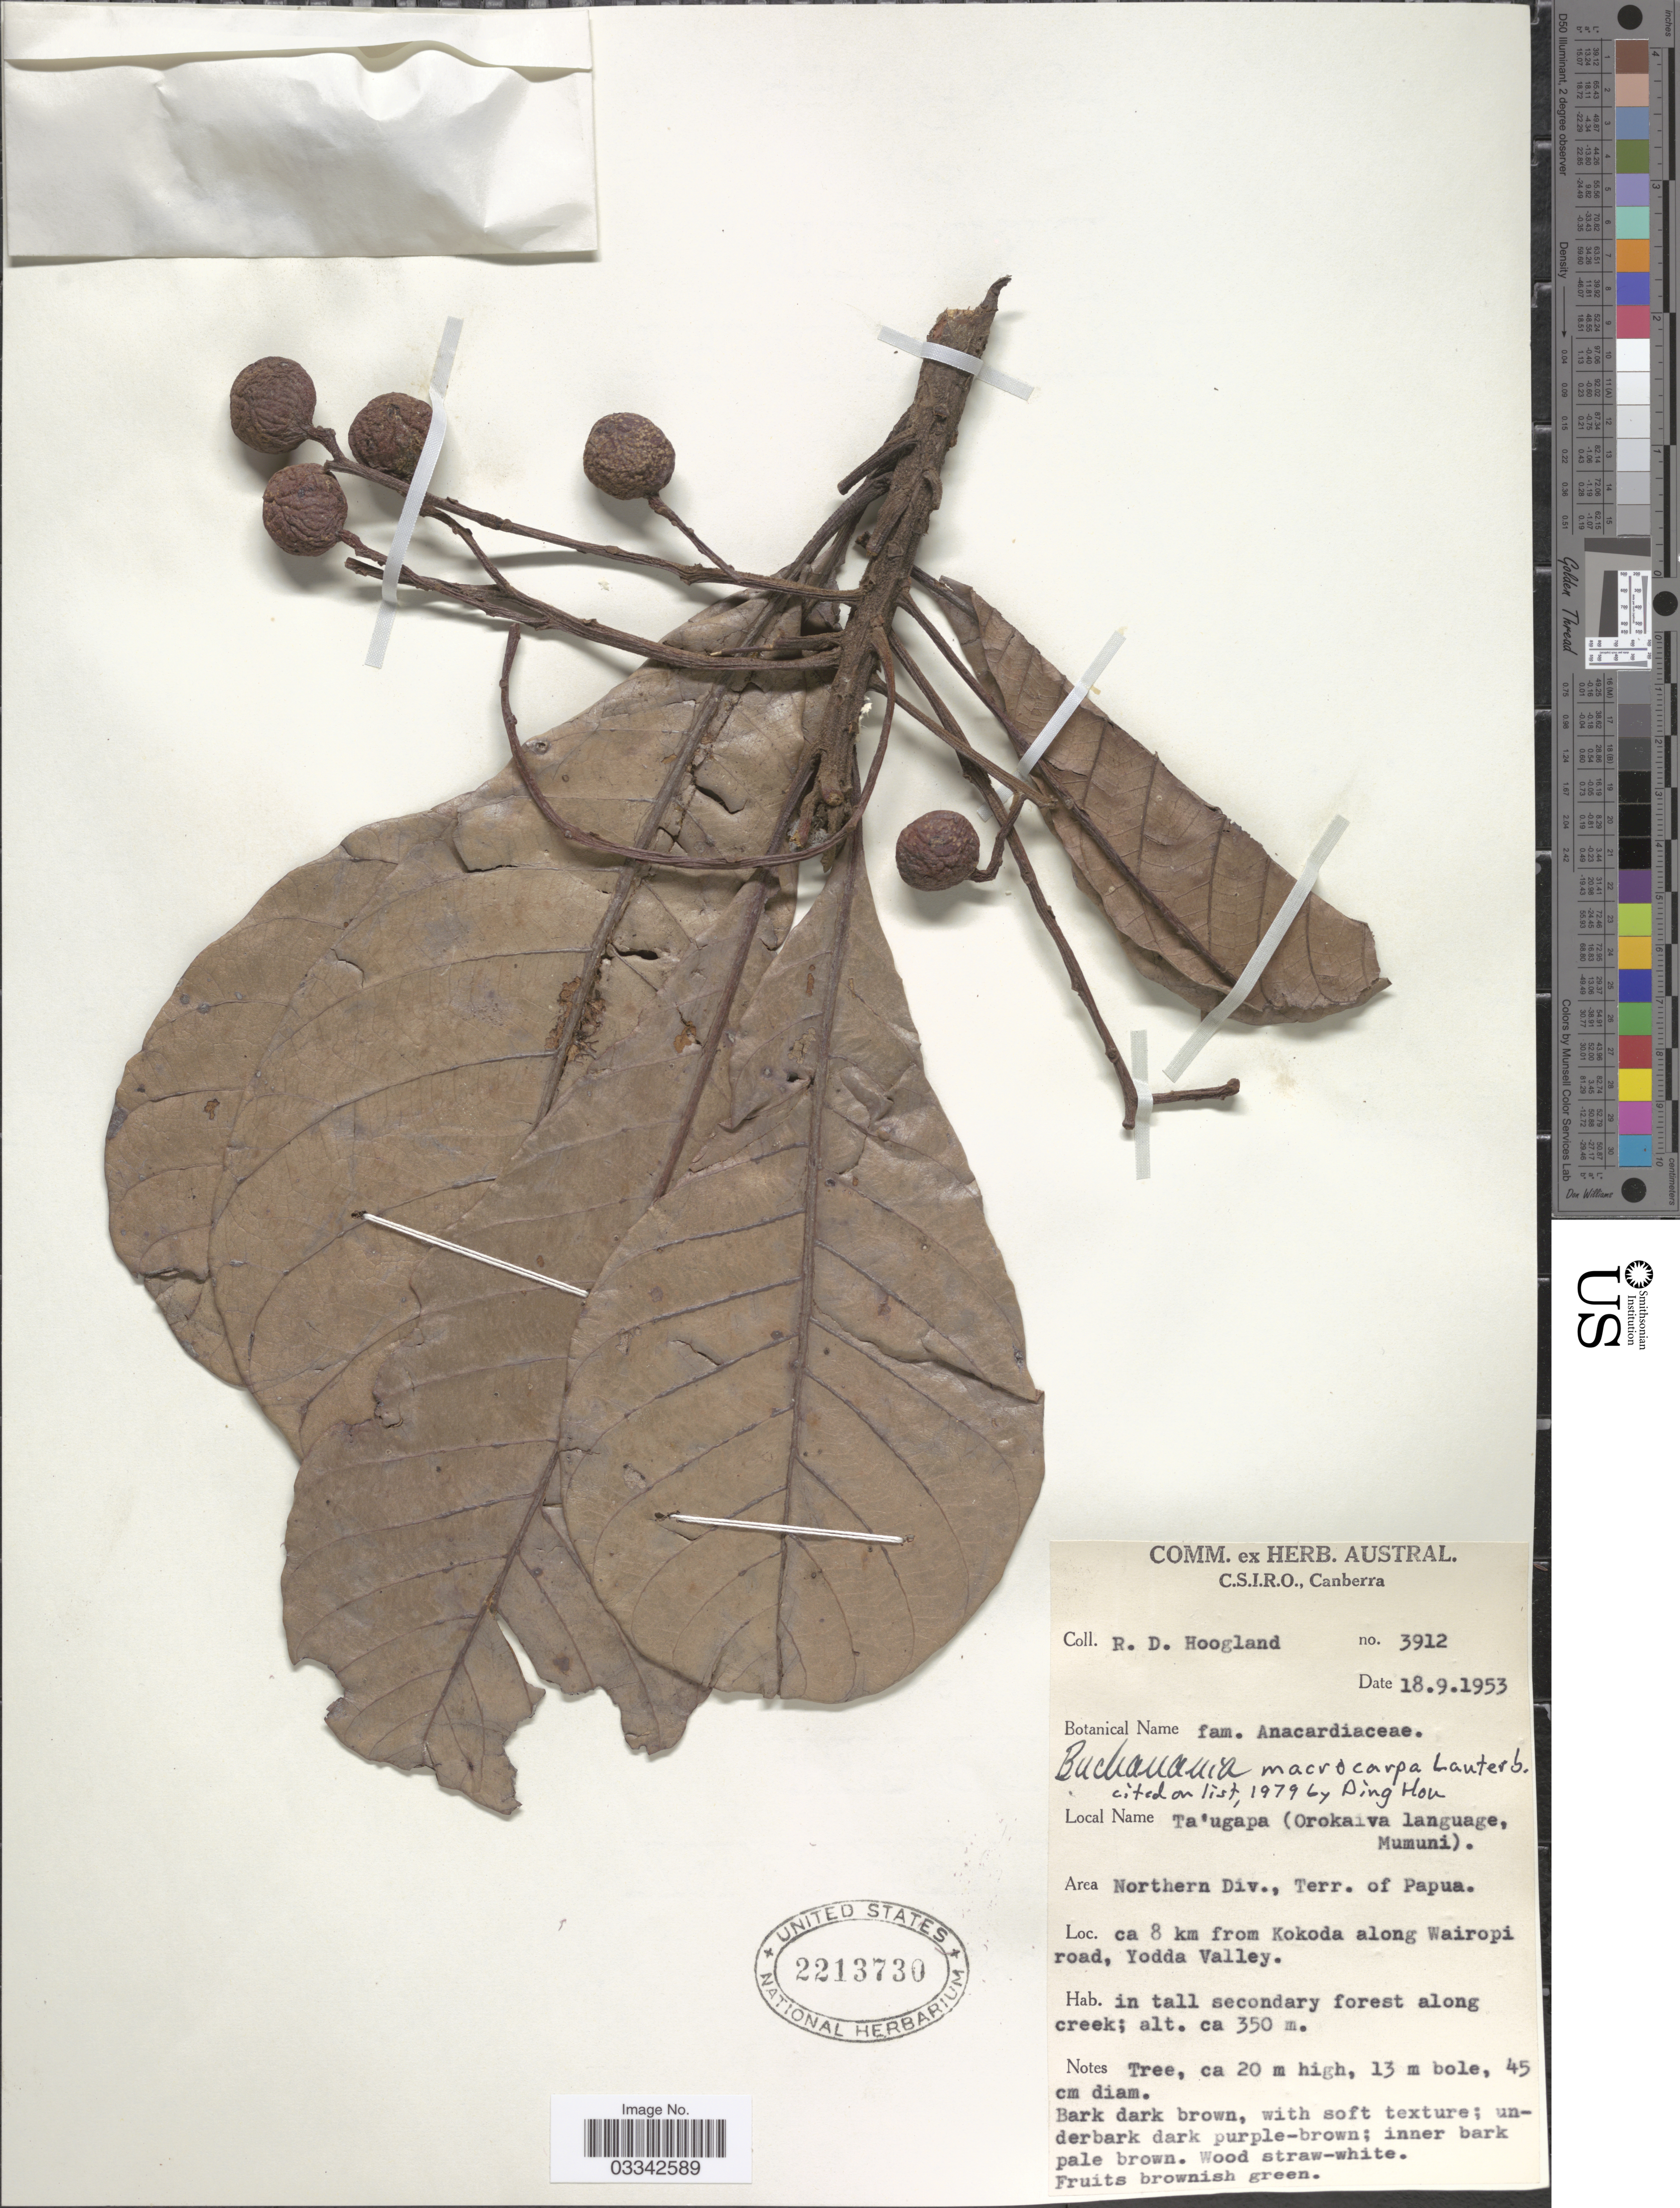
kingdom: Plantae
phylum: Tracheophyta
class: Magnoliopsida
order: Sapindales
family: Anacardiaceae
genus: Buchanania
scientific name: Buchanania macrocarpa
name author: Lauterb.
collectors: R. D. Hoogland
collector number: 3912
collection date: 1953-09-18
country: Papua New Guinea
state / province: Northern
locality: Area Northern Div., Terr. of Papua. Ca 8 km from Kokoda along Wairopi road, Yodda Valley.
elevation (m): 350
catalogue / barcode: US 2213730